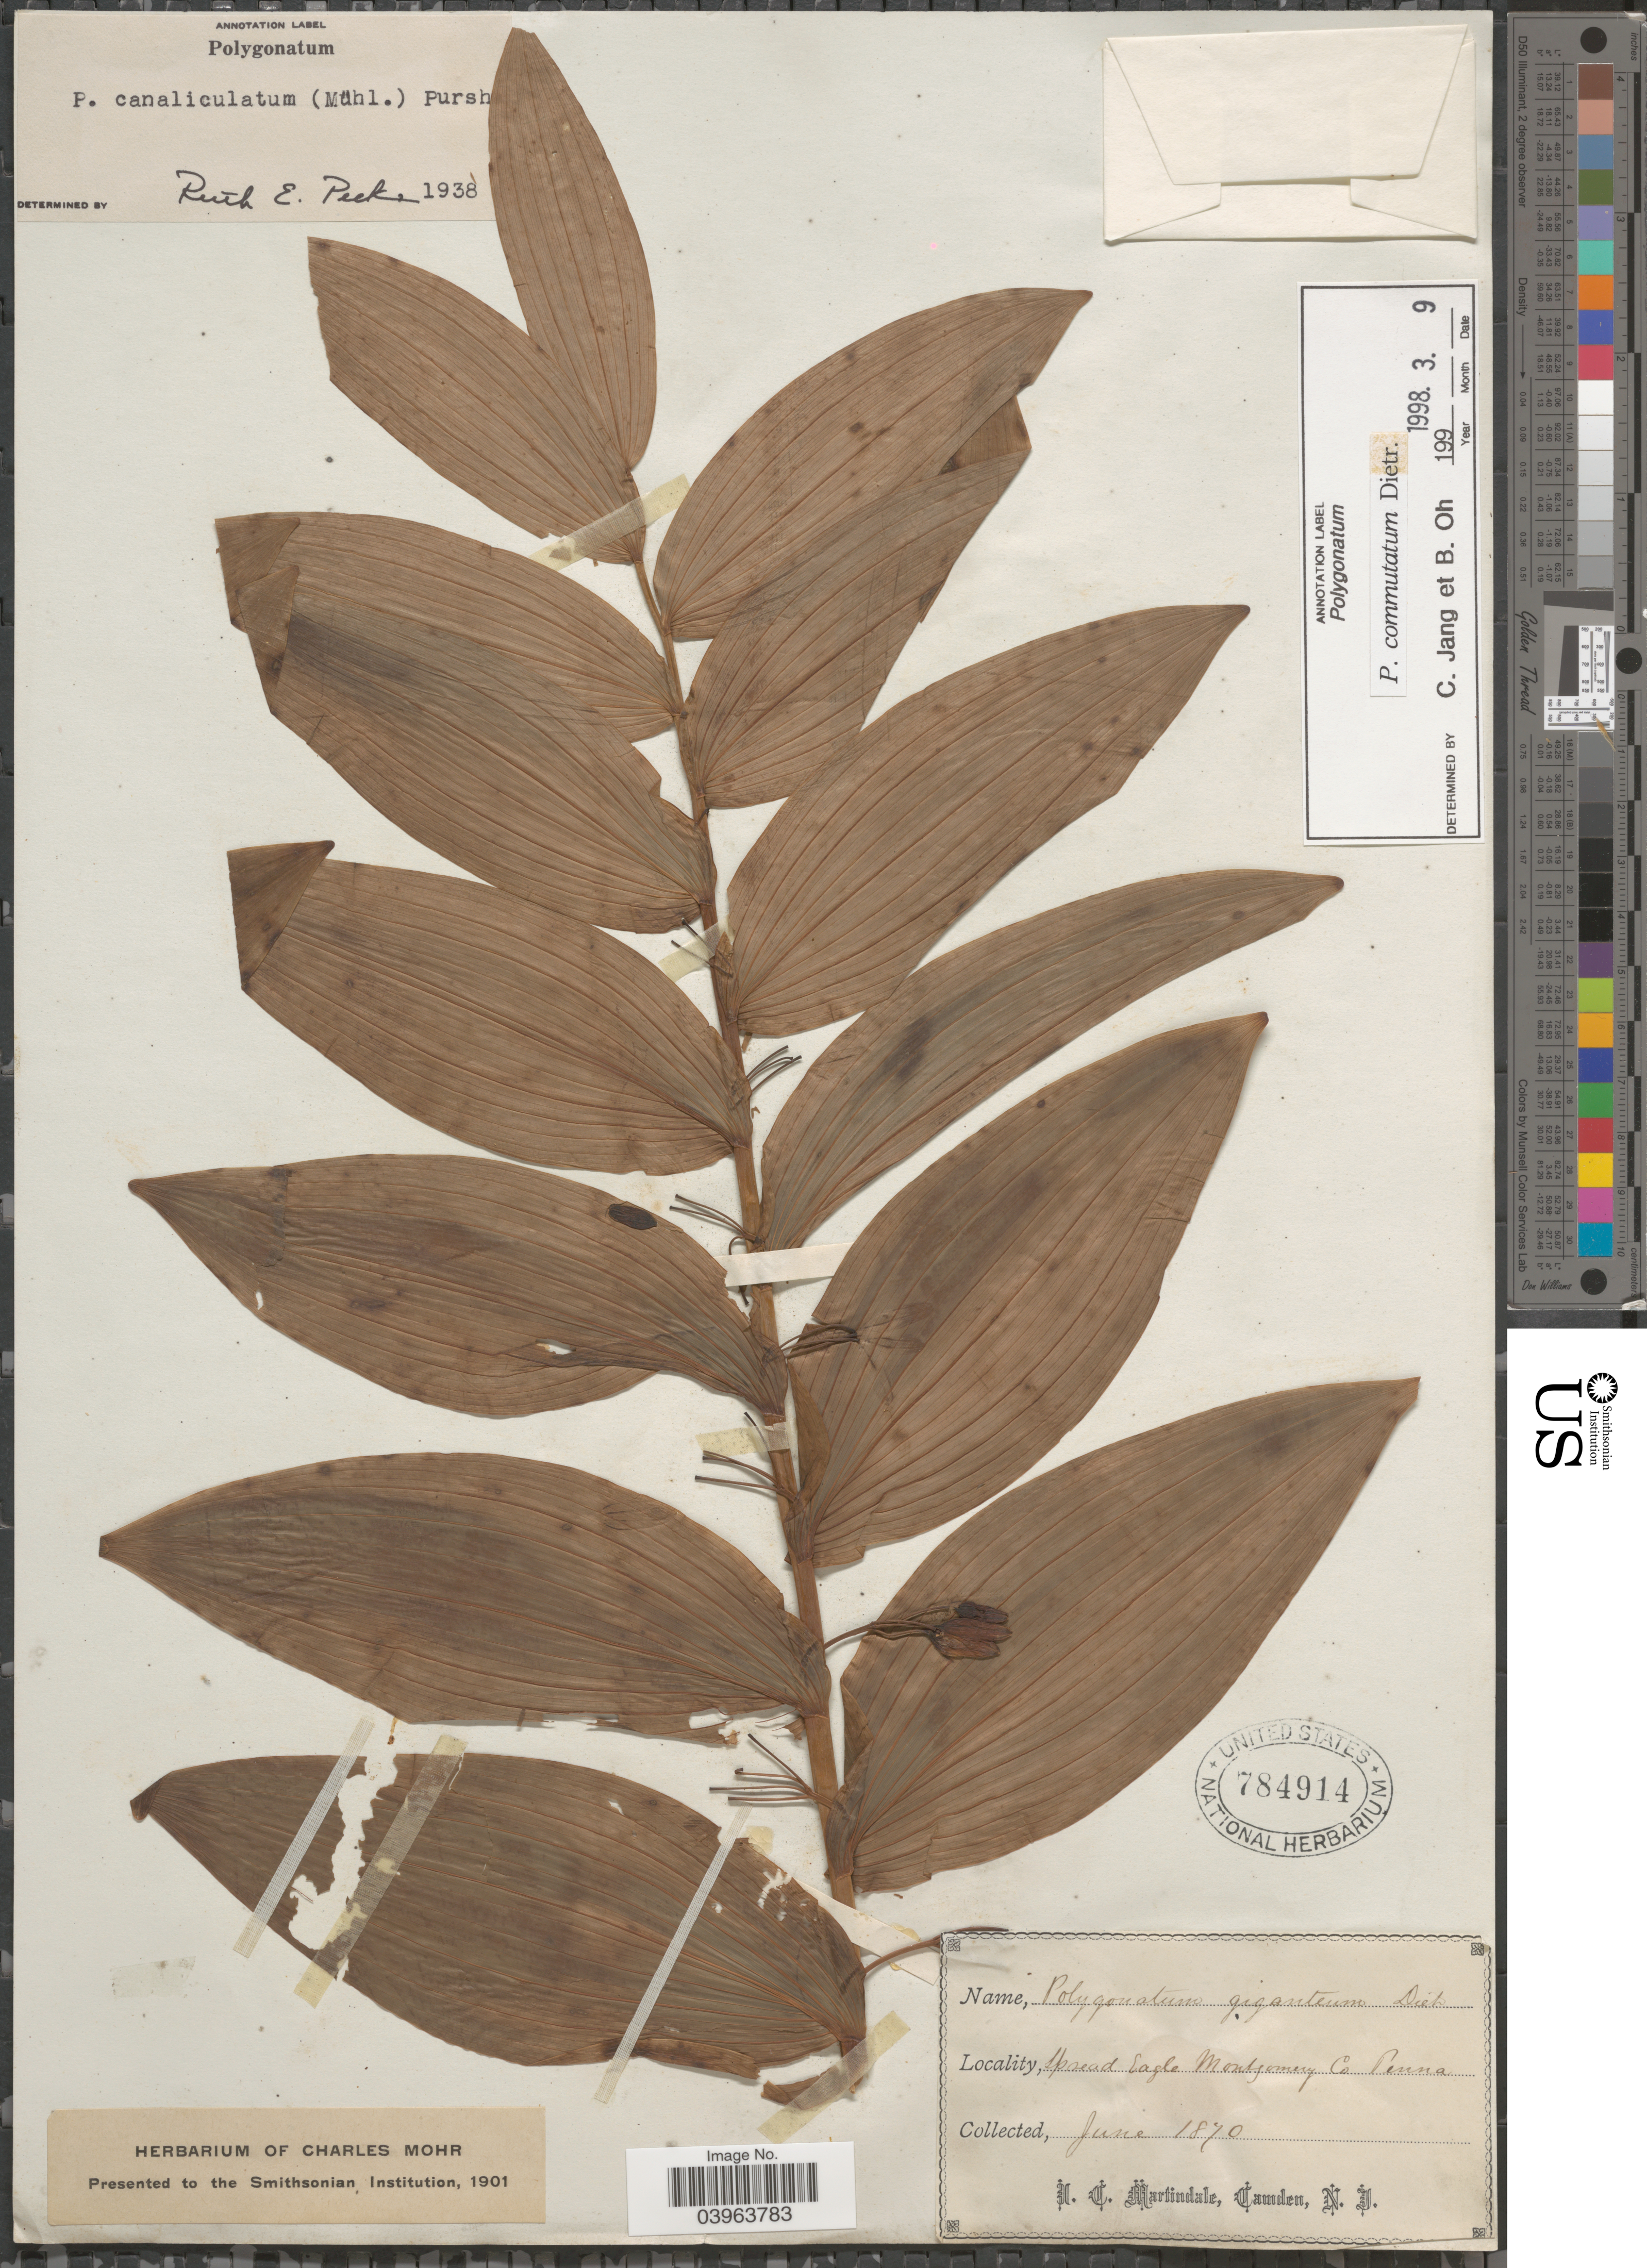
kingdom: Plantae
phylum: Tracheophyta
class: Liliopsida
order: Asparagales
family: Asparagaceae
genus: Polygonatum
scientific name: Polygonatum commutatum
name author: (Schult. f.) A. Dietr.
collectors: I. C. Martindale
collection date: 1870-06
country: United States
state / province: Pennsylvania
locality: Spread Eagle Montgomery Co.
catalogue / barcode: US 784914